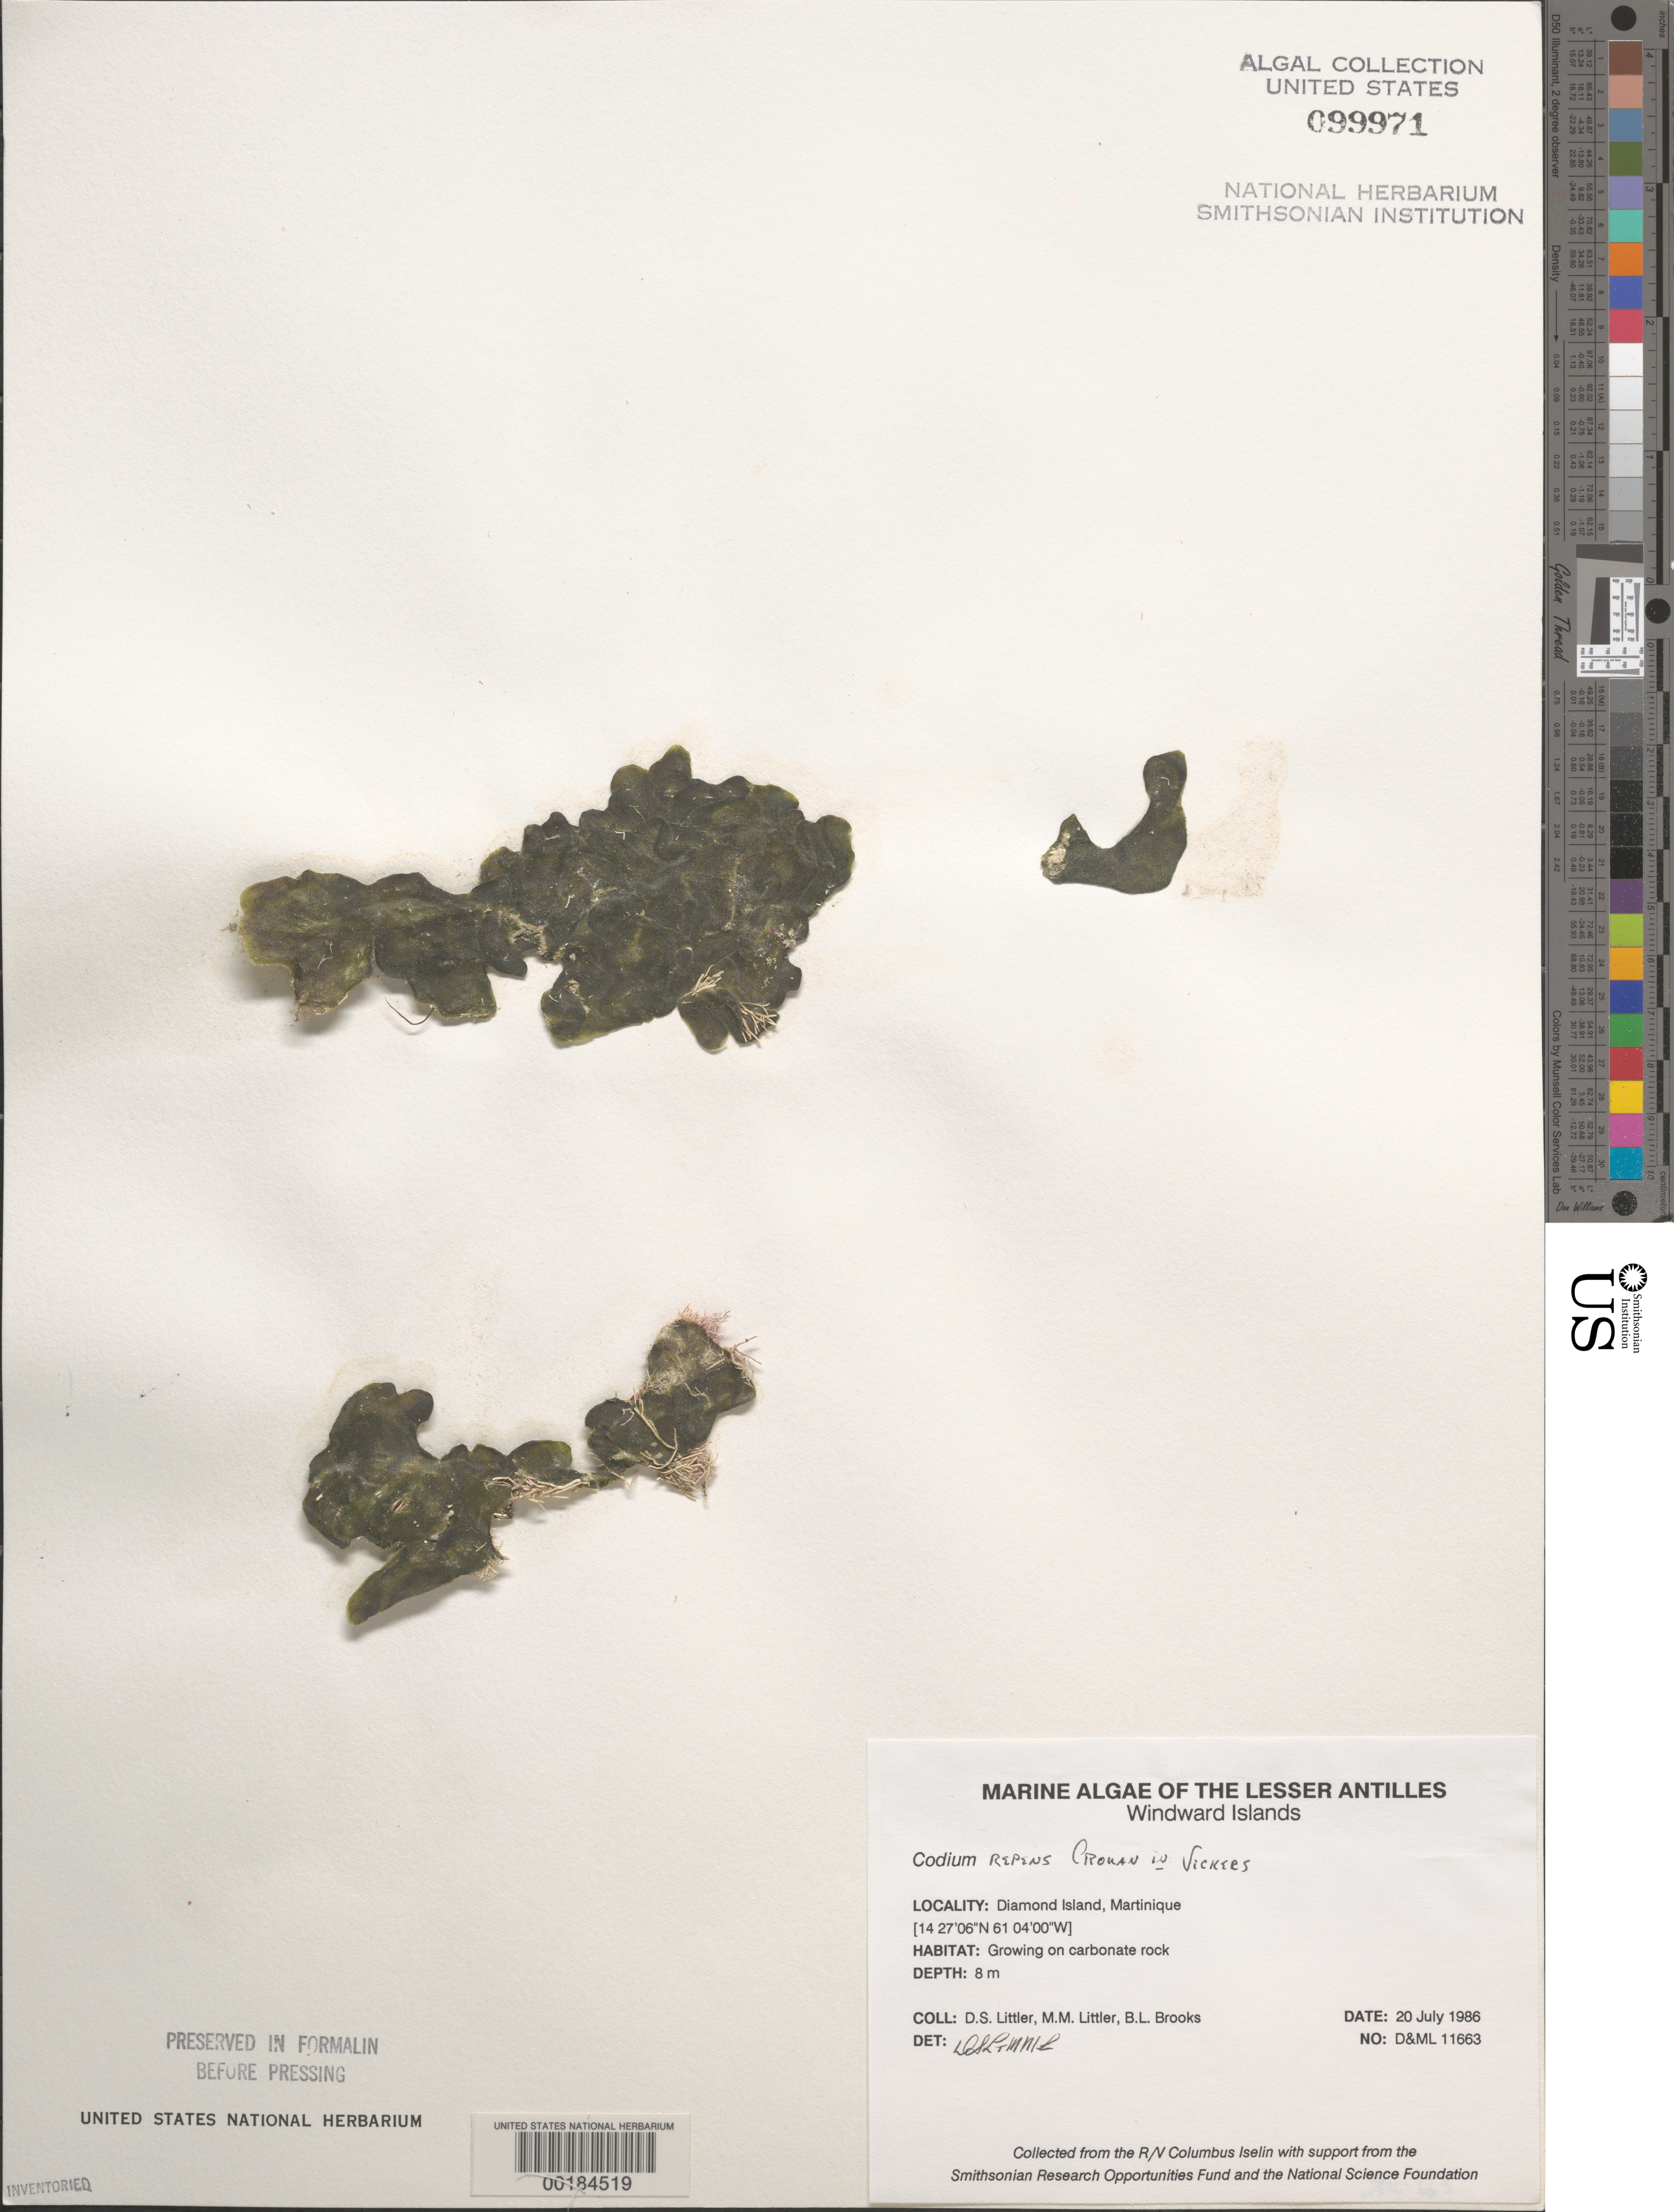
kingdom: Plantae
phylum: Chlorophyta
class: Ulvophyceae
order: Bryopsidales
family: Codiaceae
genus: Codium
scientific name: Codium repens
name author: P. Crouan & H. Crouan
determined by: Littler, D. S.; Littler, M. M.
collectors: D. S. Littler, M. M. Littler & B. Brooks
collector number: D&ML 11663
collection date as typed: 20 Jul 1986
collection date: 1986-07-20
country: Martinique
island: Diamond Island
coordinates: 14 27' 06" N, 61 04' 00" W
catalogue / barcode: US 99971